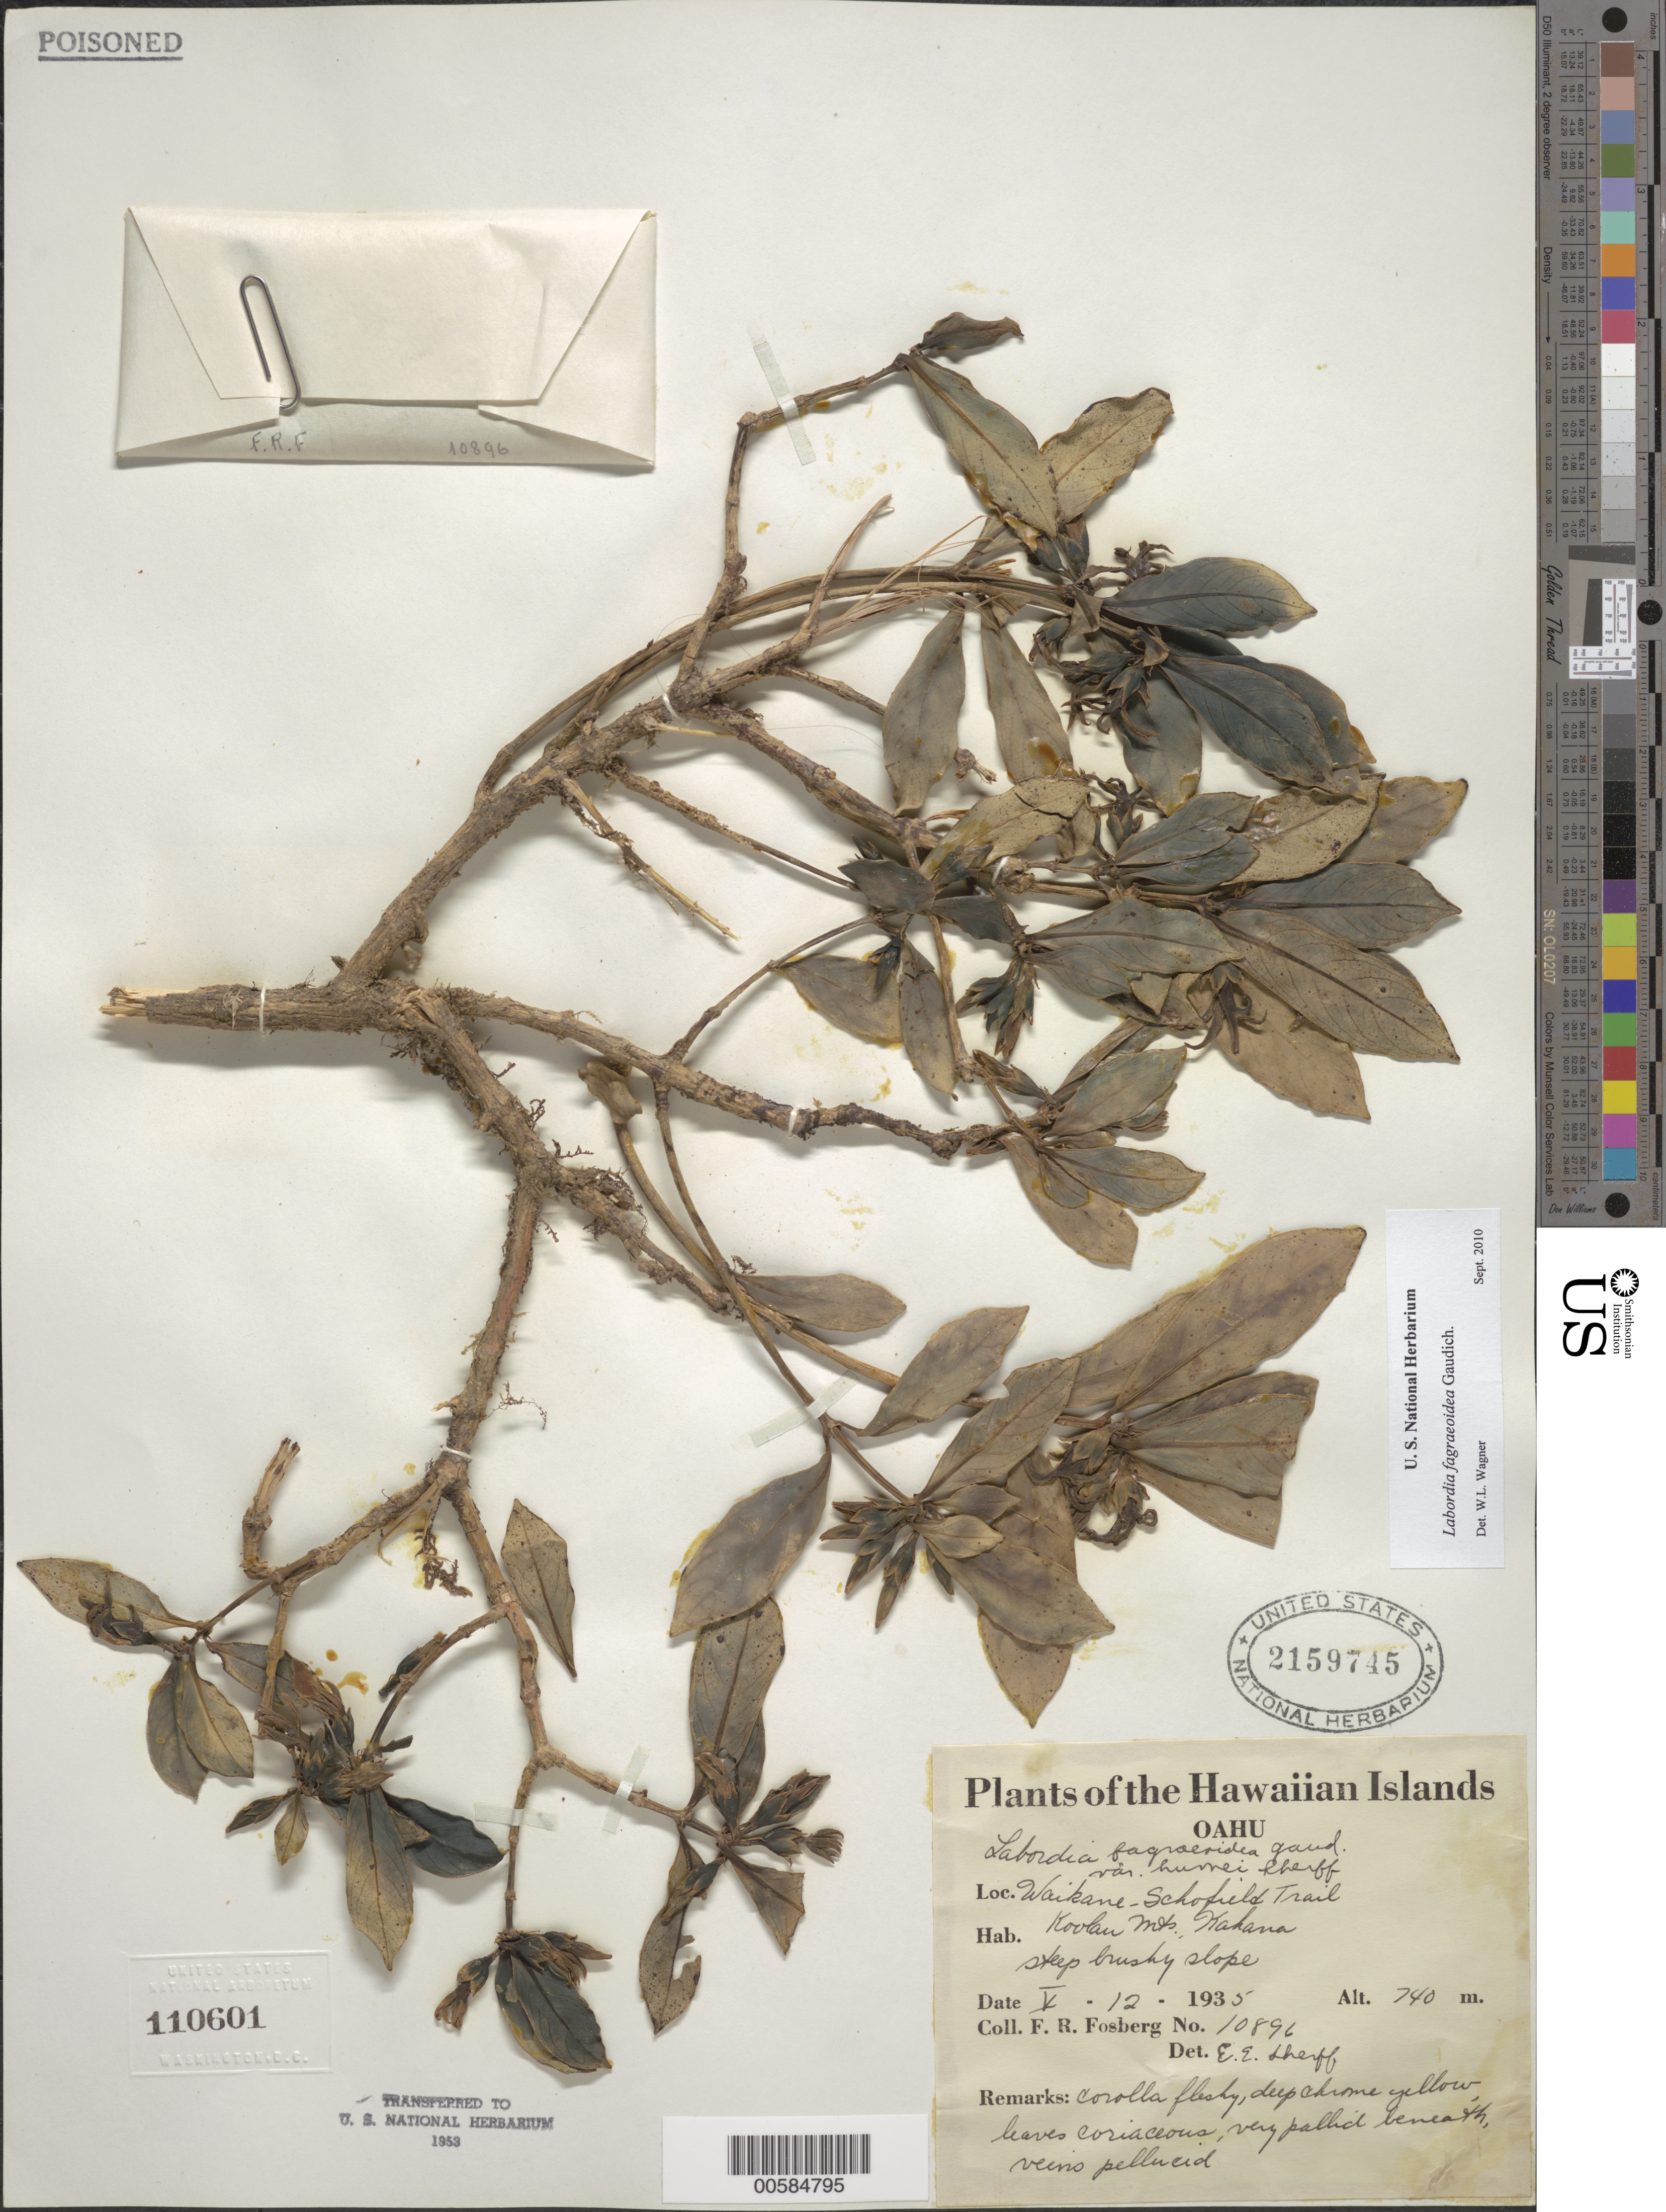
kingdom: Plantae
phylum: Tracheophyta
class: Magnoliopsida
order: Gentianales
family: Loganiaceae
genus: Geniostoma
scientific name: Geniostoma gaudichaudii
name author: B.J. Conn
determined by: Wagner, W. L., (BOT), Smithsonian Institution - National Museum of Natural History (UNITED STATES)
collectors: F. R. Fosberg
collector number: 10896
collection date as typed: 12 May 1935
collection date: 1935-05-12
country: United States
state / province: Hawaii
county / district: Honolulu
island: Oahu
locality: Waikane-Schofield Trail Koolau Mts, Kahana.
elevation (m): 740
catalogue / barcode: US 2159745